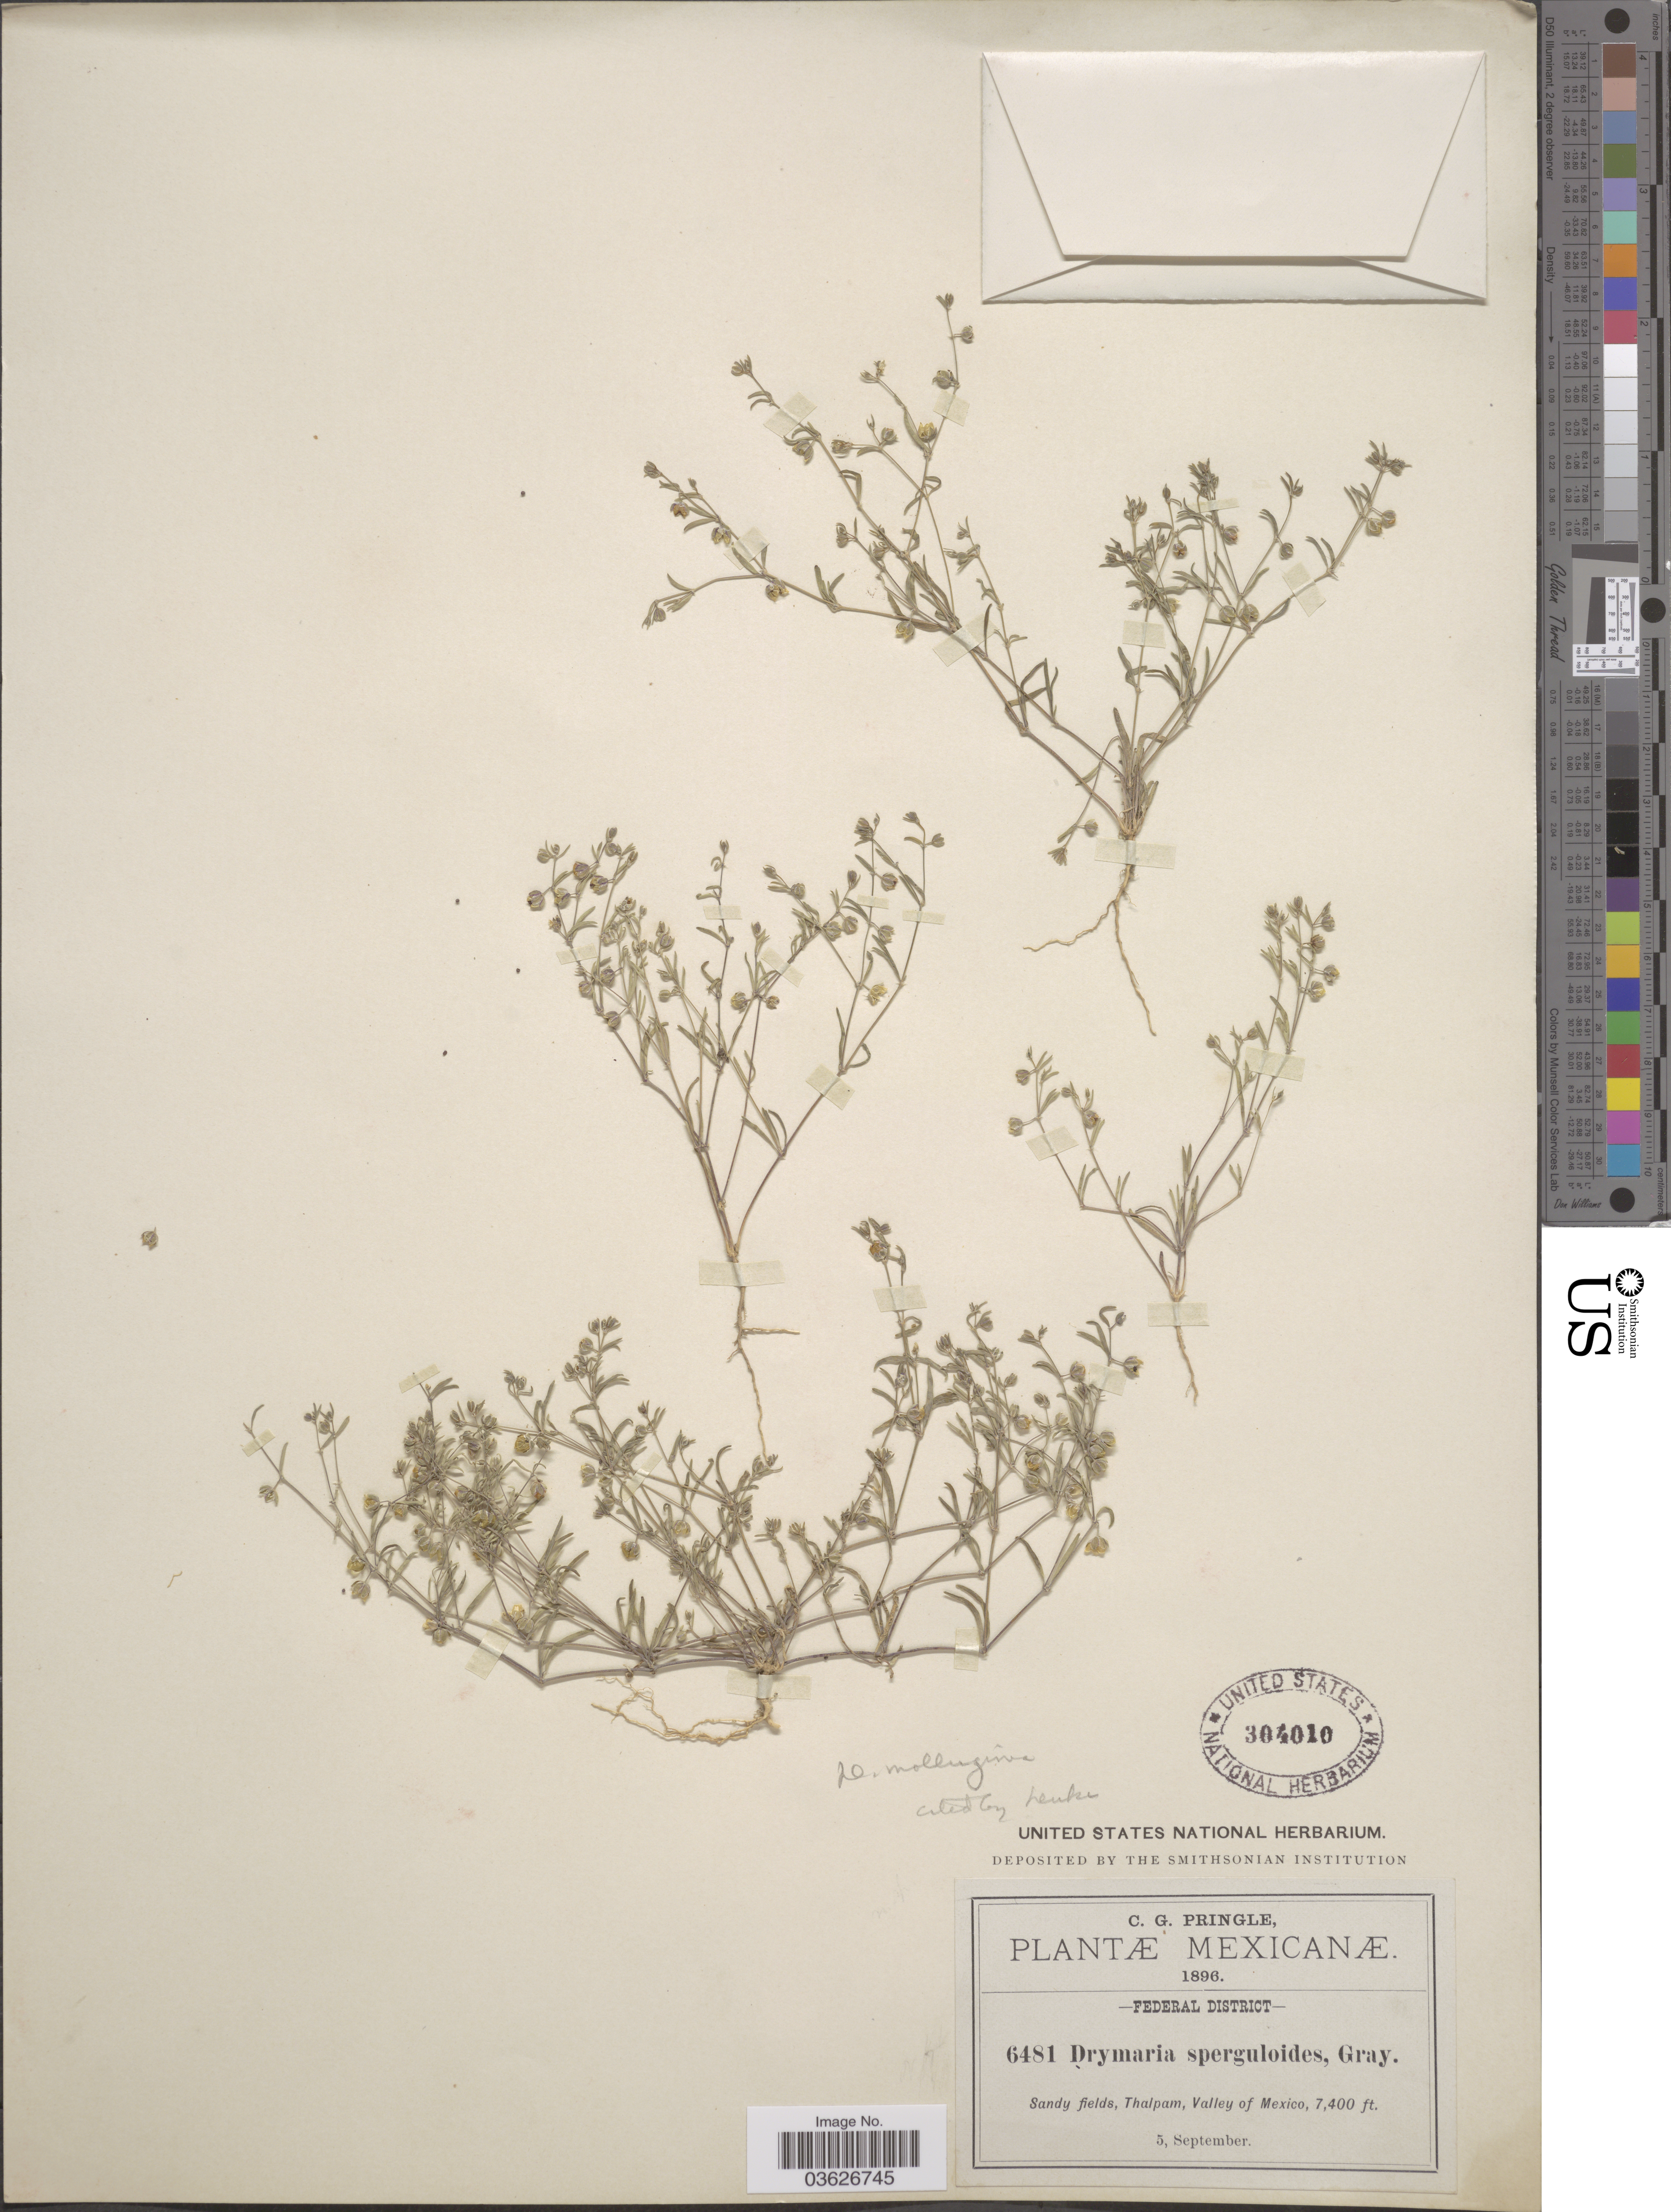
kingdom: Plantae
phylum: Tracheophyta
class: Magnoliopsida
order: Caryophyllales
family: Caryophyllaceae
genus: Drymaria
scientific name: Drymaria molluginea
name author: (Ser.) Didr.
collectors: C. G. Pringle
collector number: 6481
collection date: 1896-09-05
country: Mexico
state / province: Distrito Federal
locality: Federal District. Thalpam, Valley of Mexico.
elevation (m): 2256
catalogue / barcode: US 304010